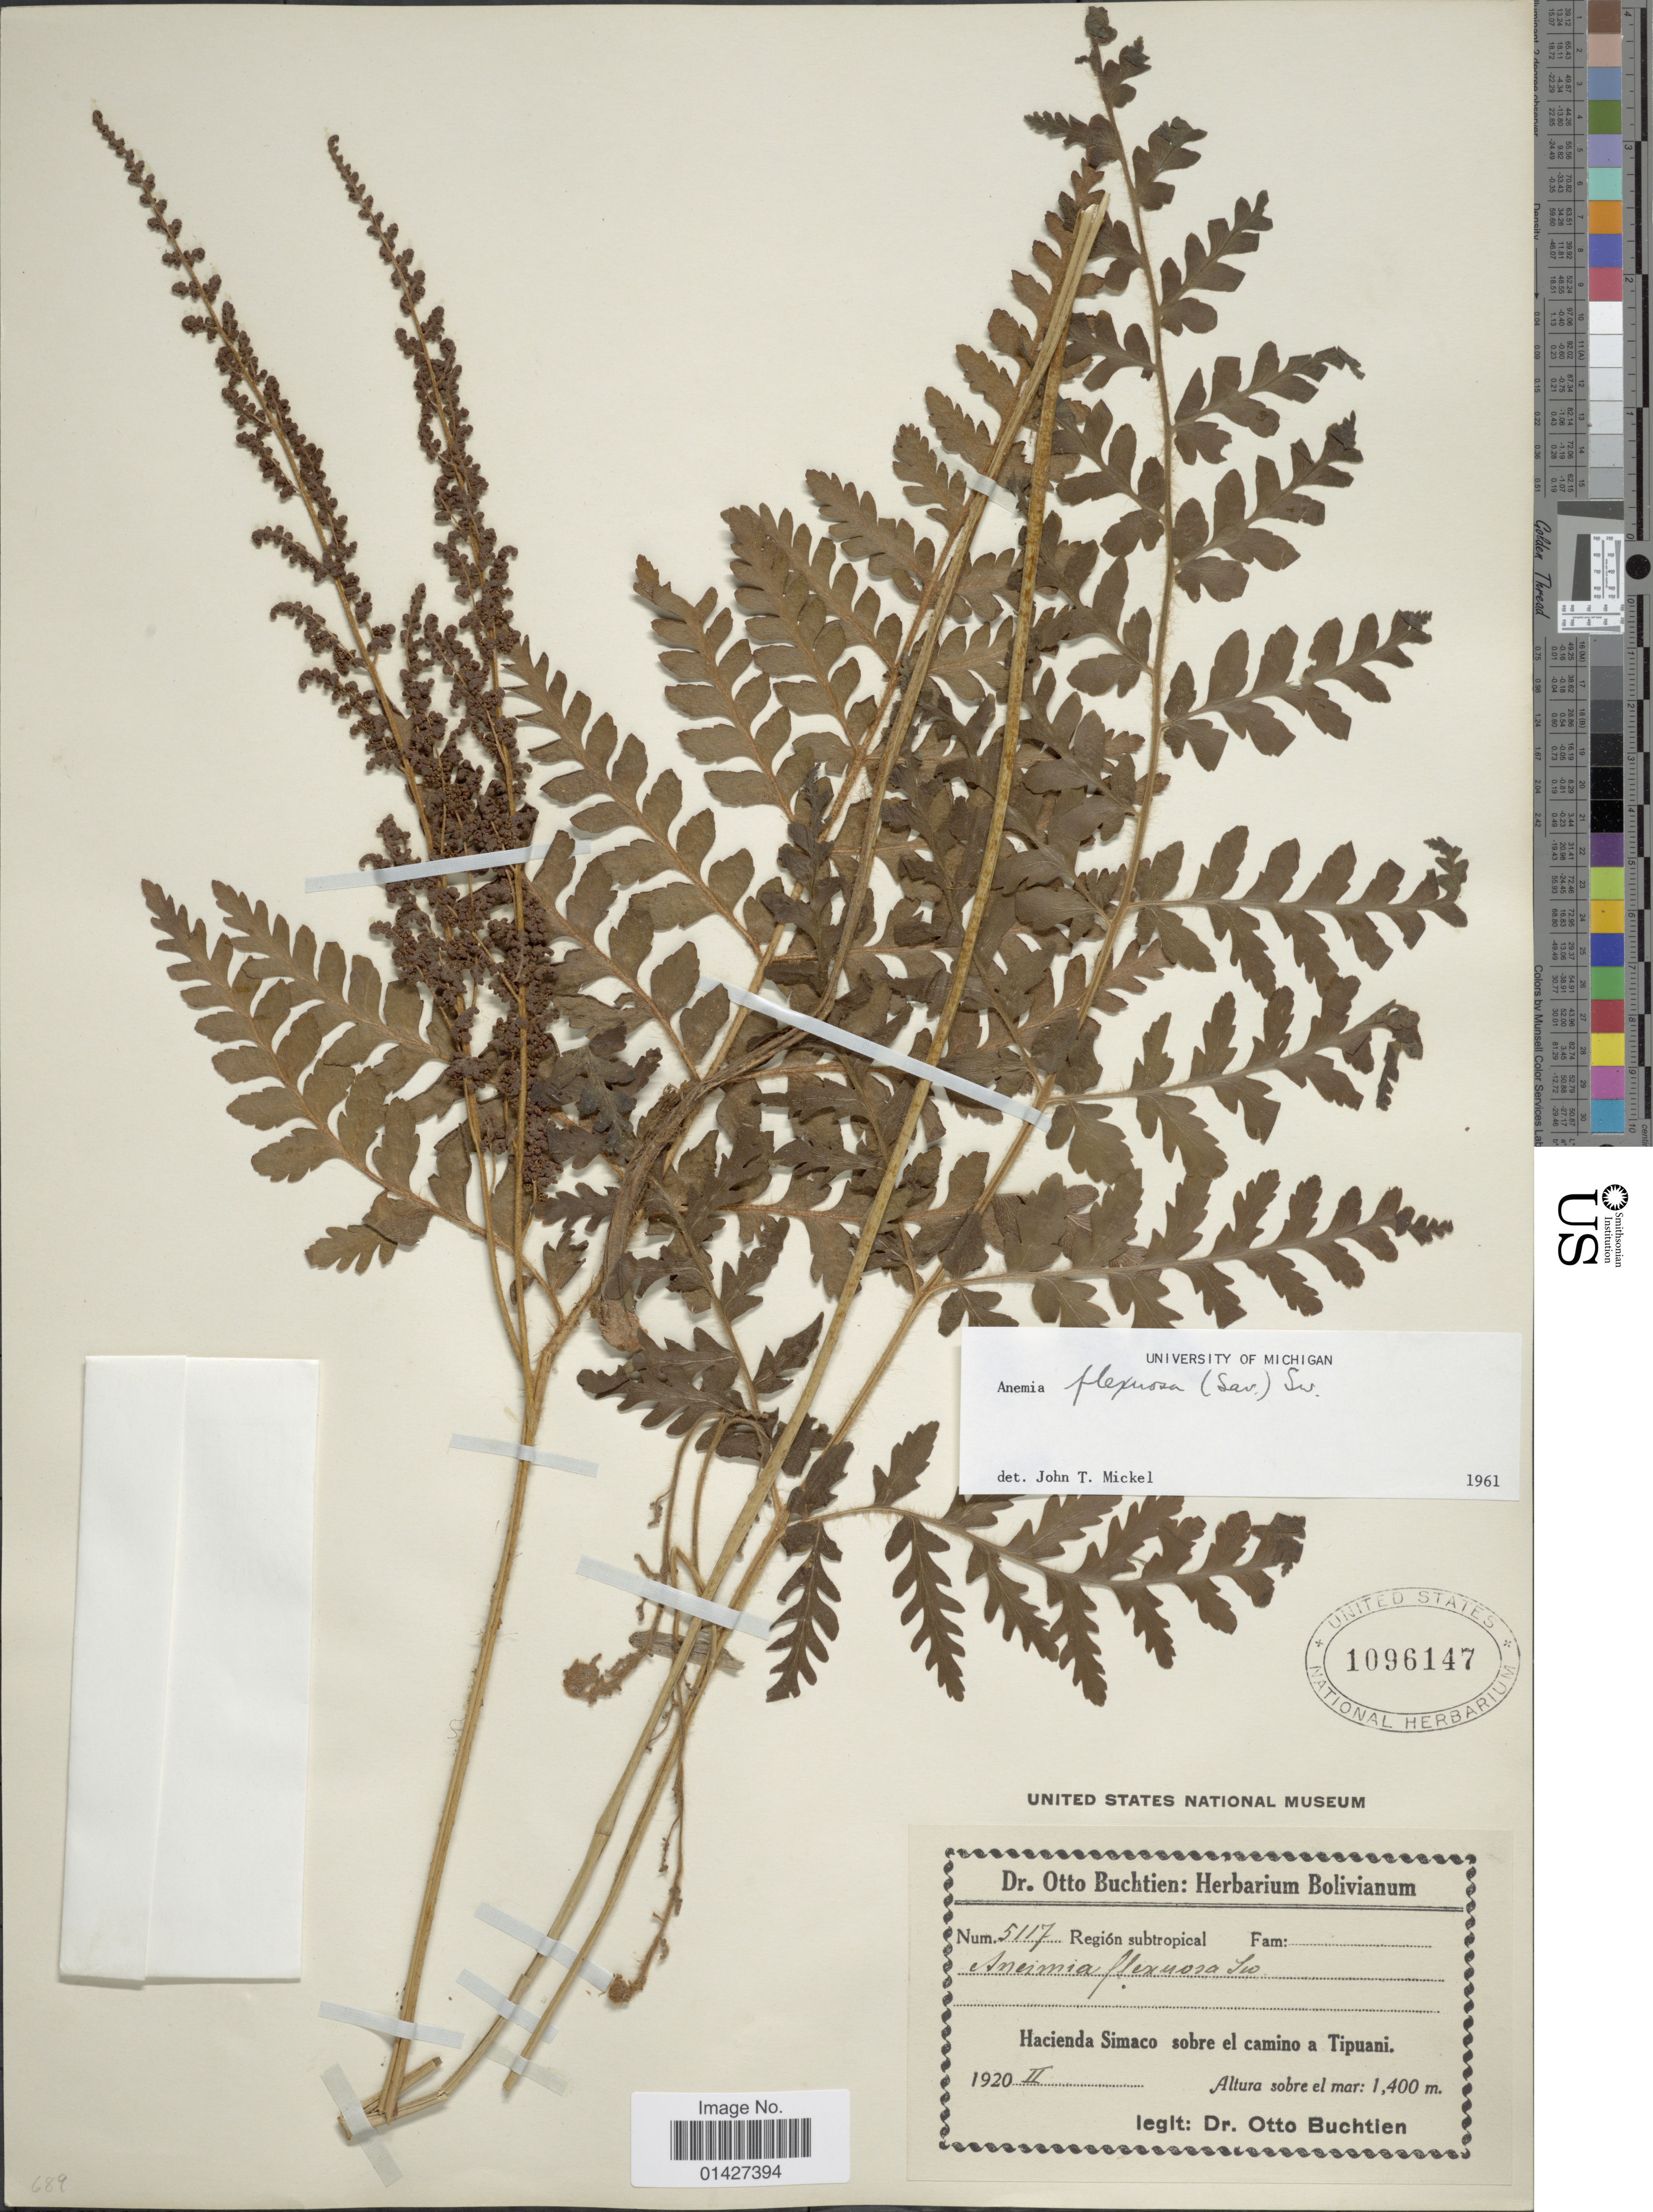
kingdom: Plantae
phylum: Tracheophyta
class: Polypodiopsida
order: Schizaeales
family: Anemiaceae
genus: Anemia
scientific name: Anemia flexuosa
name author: (Savigny) Sw.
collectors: O. Buchtien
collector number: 5117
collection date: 1920-02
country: Bolivia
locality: Hacienda Simaco sobre el camino a Tipuani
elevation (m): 1400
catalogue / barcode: US 1096147